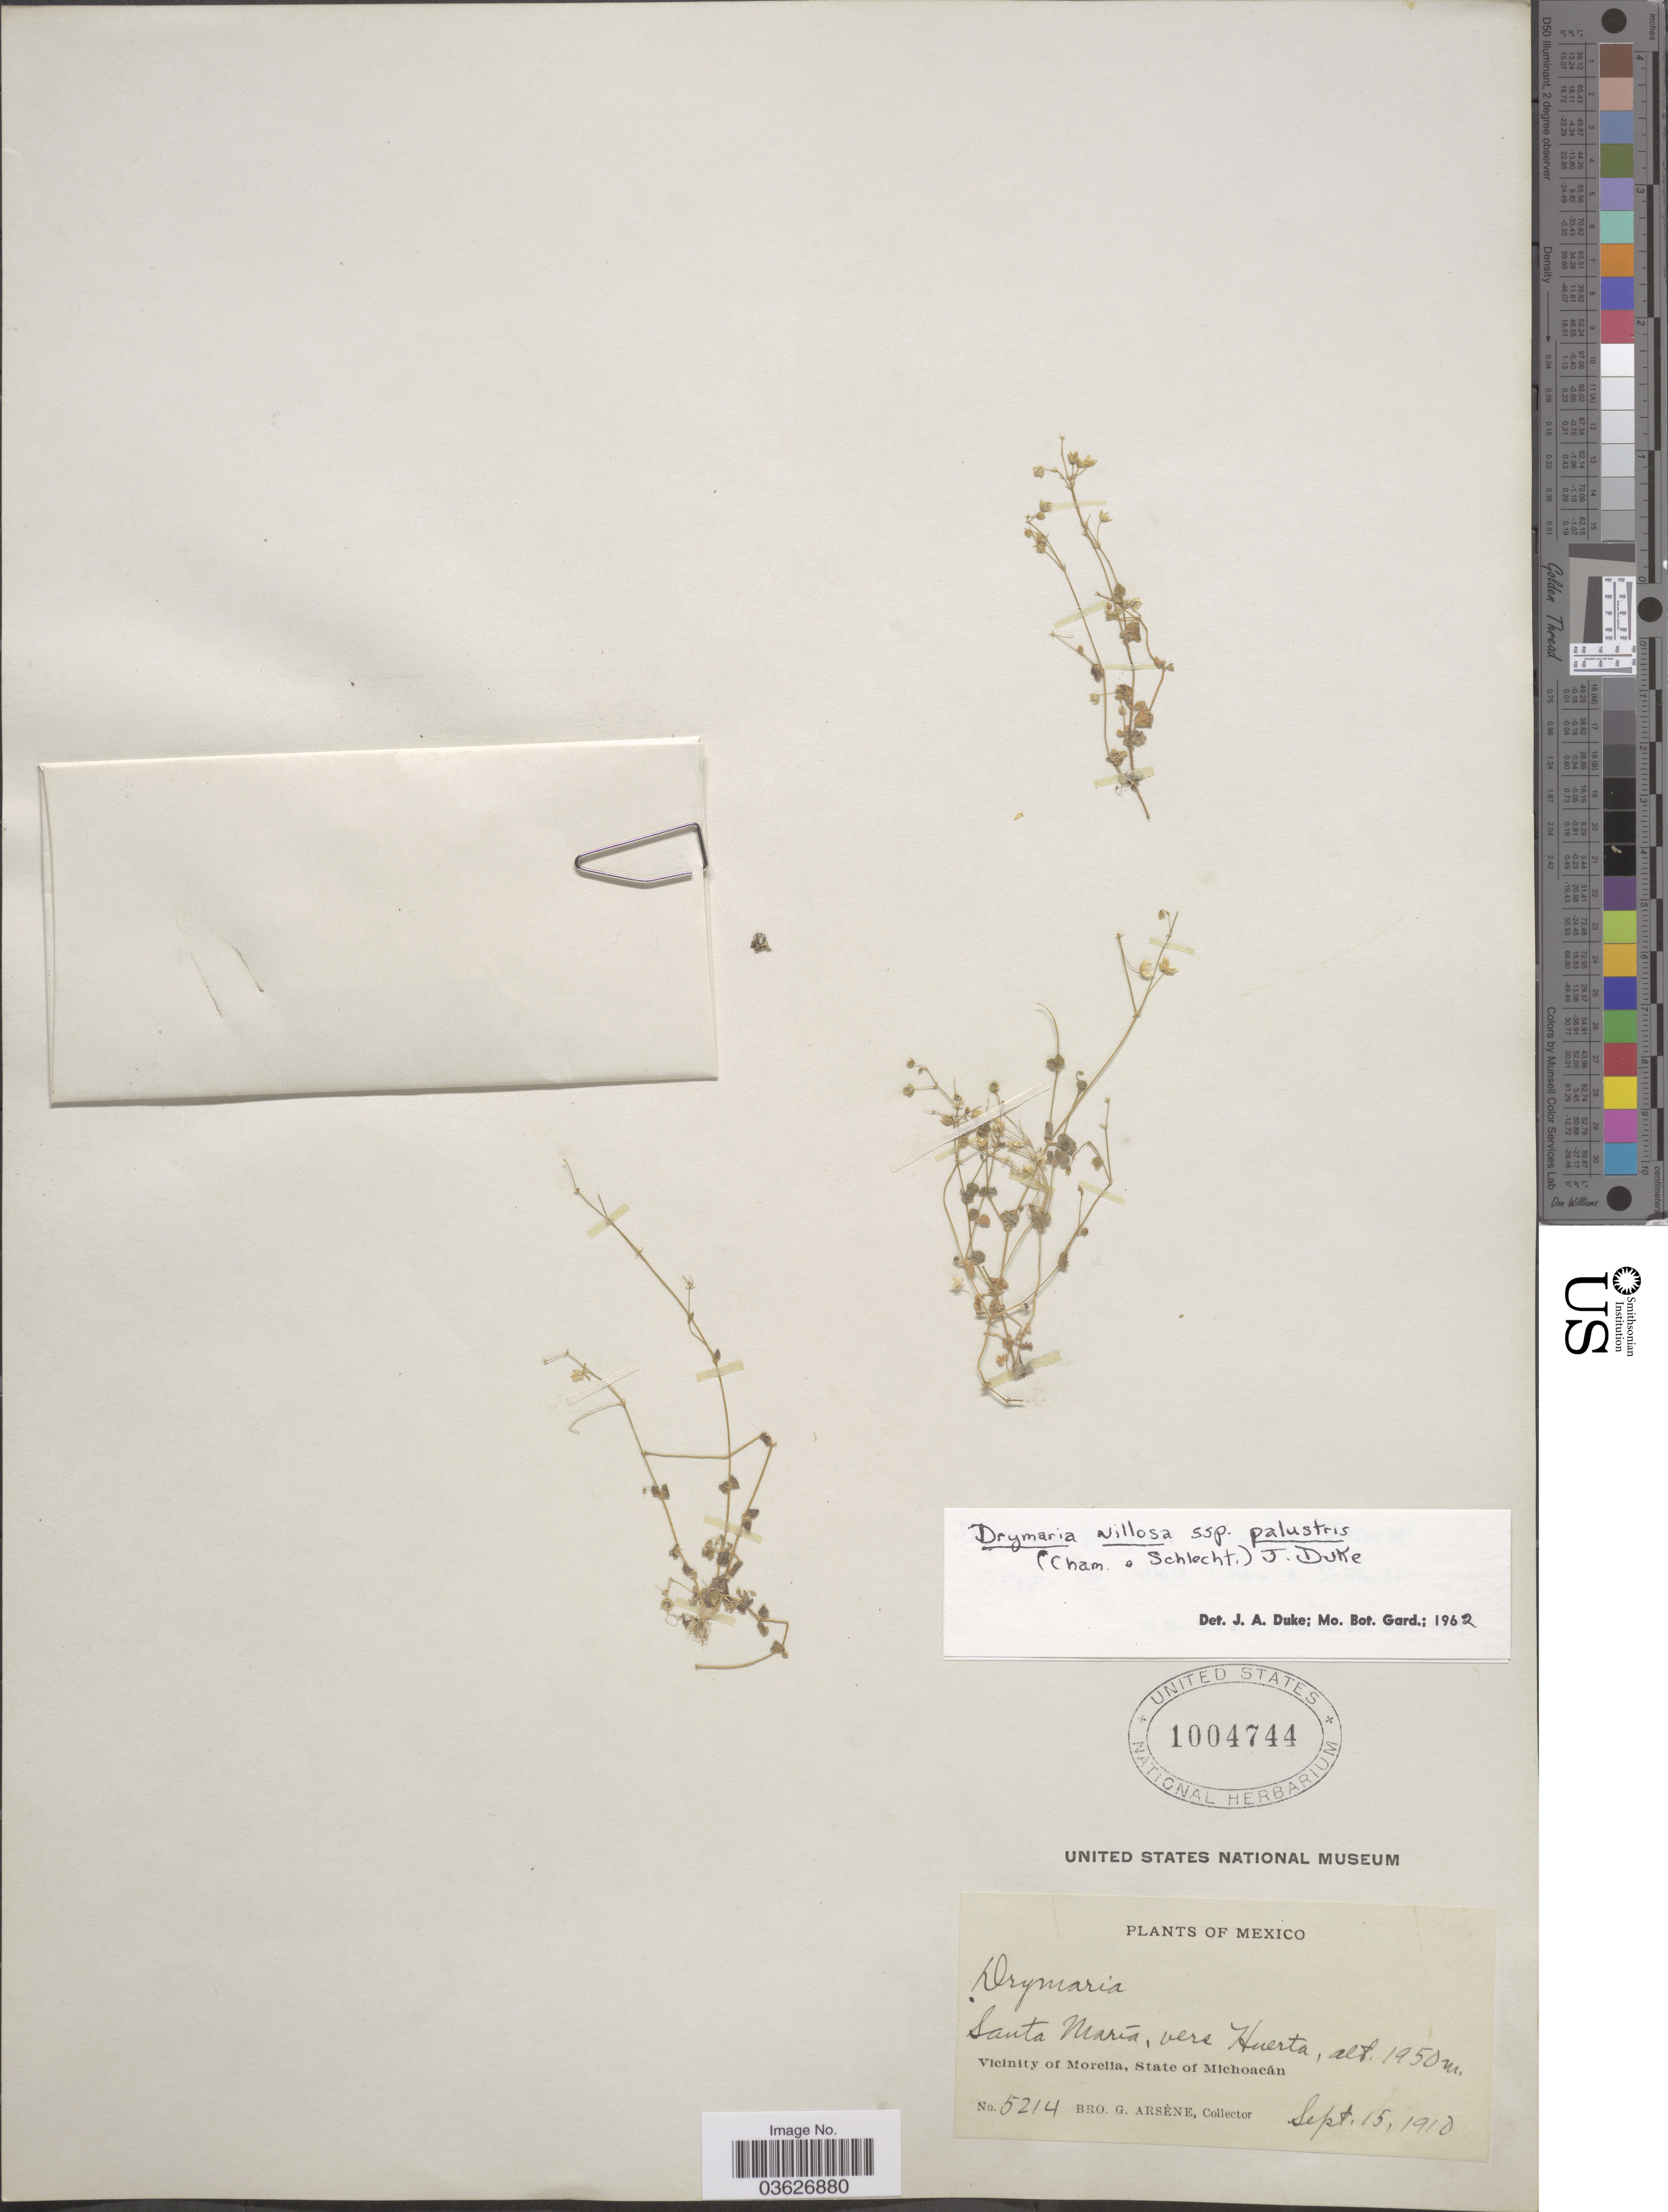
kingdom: Plantae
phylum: Tracheophyta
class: Magnoliopsida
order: Caryophyllales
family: Caryophyllaceae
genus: Drymaria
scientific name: Drymaria villosa subsp. palustris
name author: (Cham. & Schltdl.) J.A. Duke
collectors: Bro. G. Arsène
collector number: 5214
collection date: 1927-10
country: Chile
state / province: Coquimbo (IV)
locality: Prov. Coquimbo. Dept. Ovalle. Ovalle.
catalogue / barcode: US 1422262